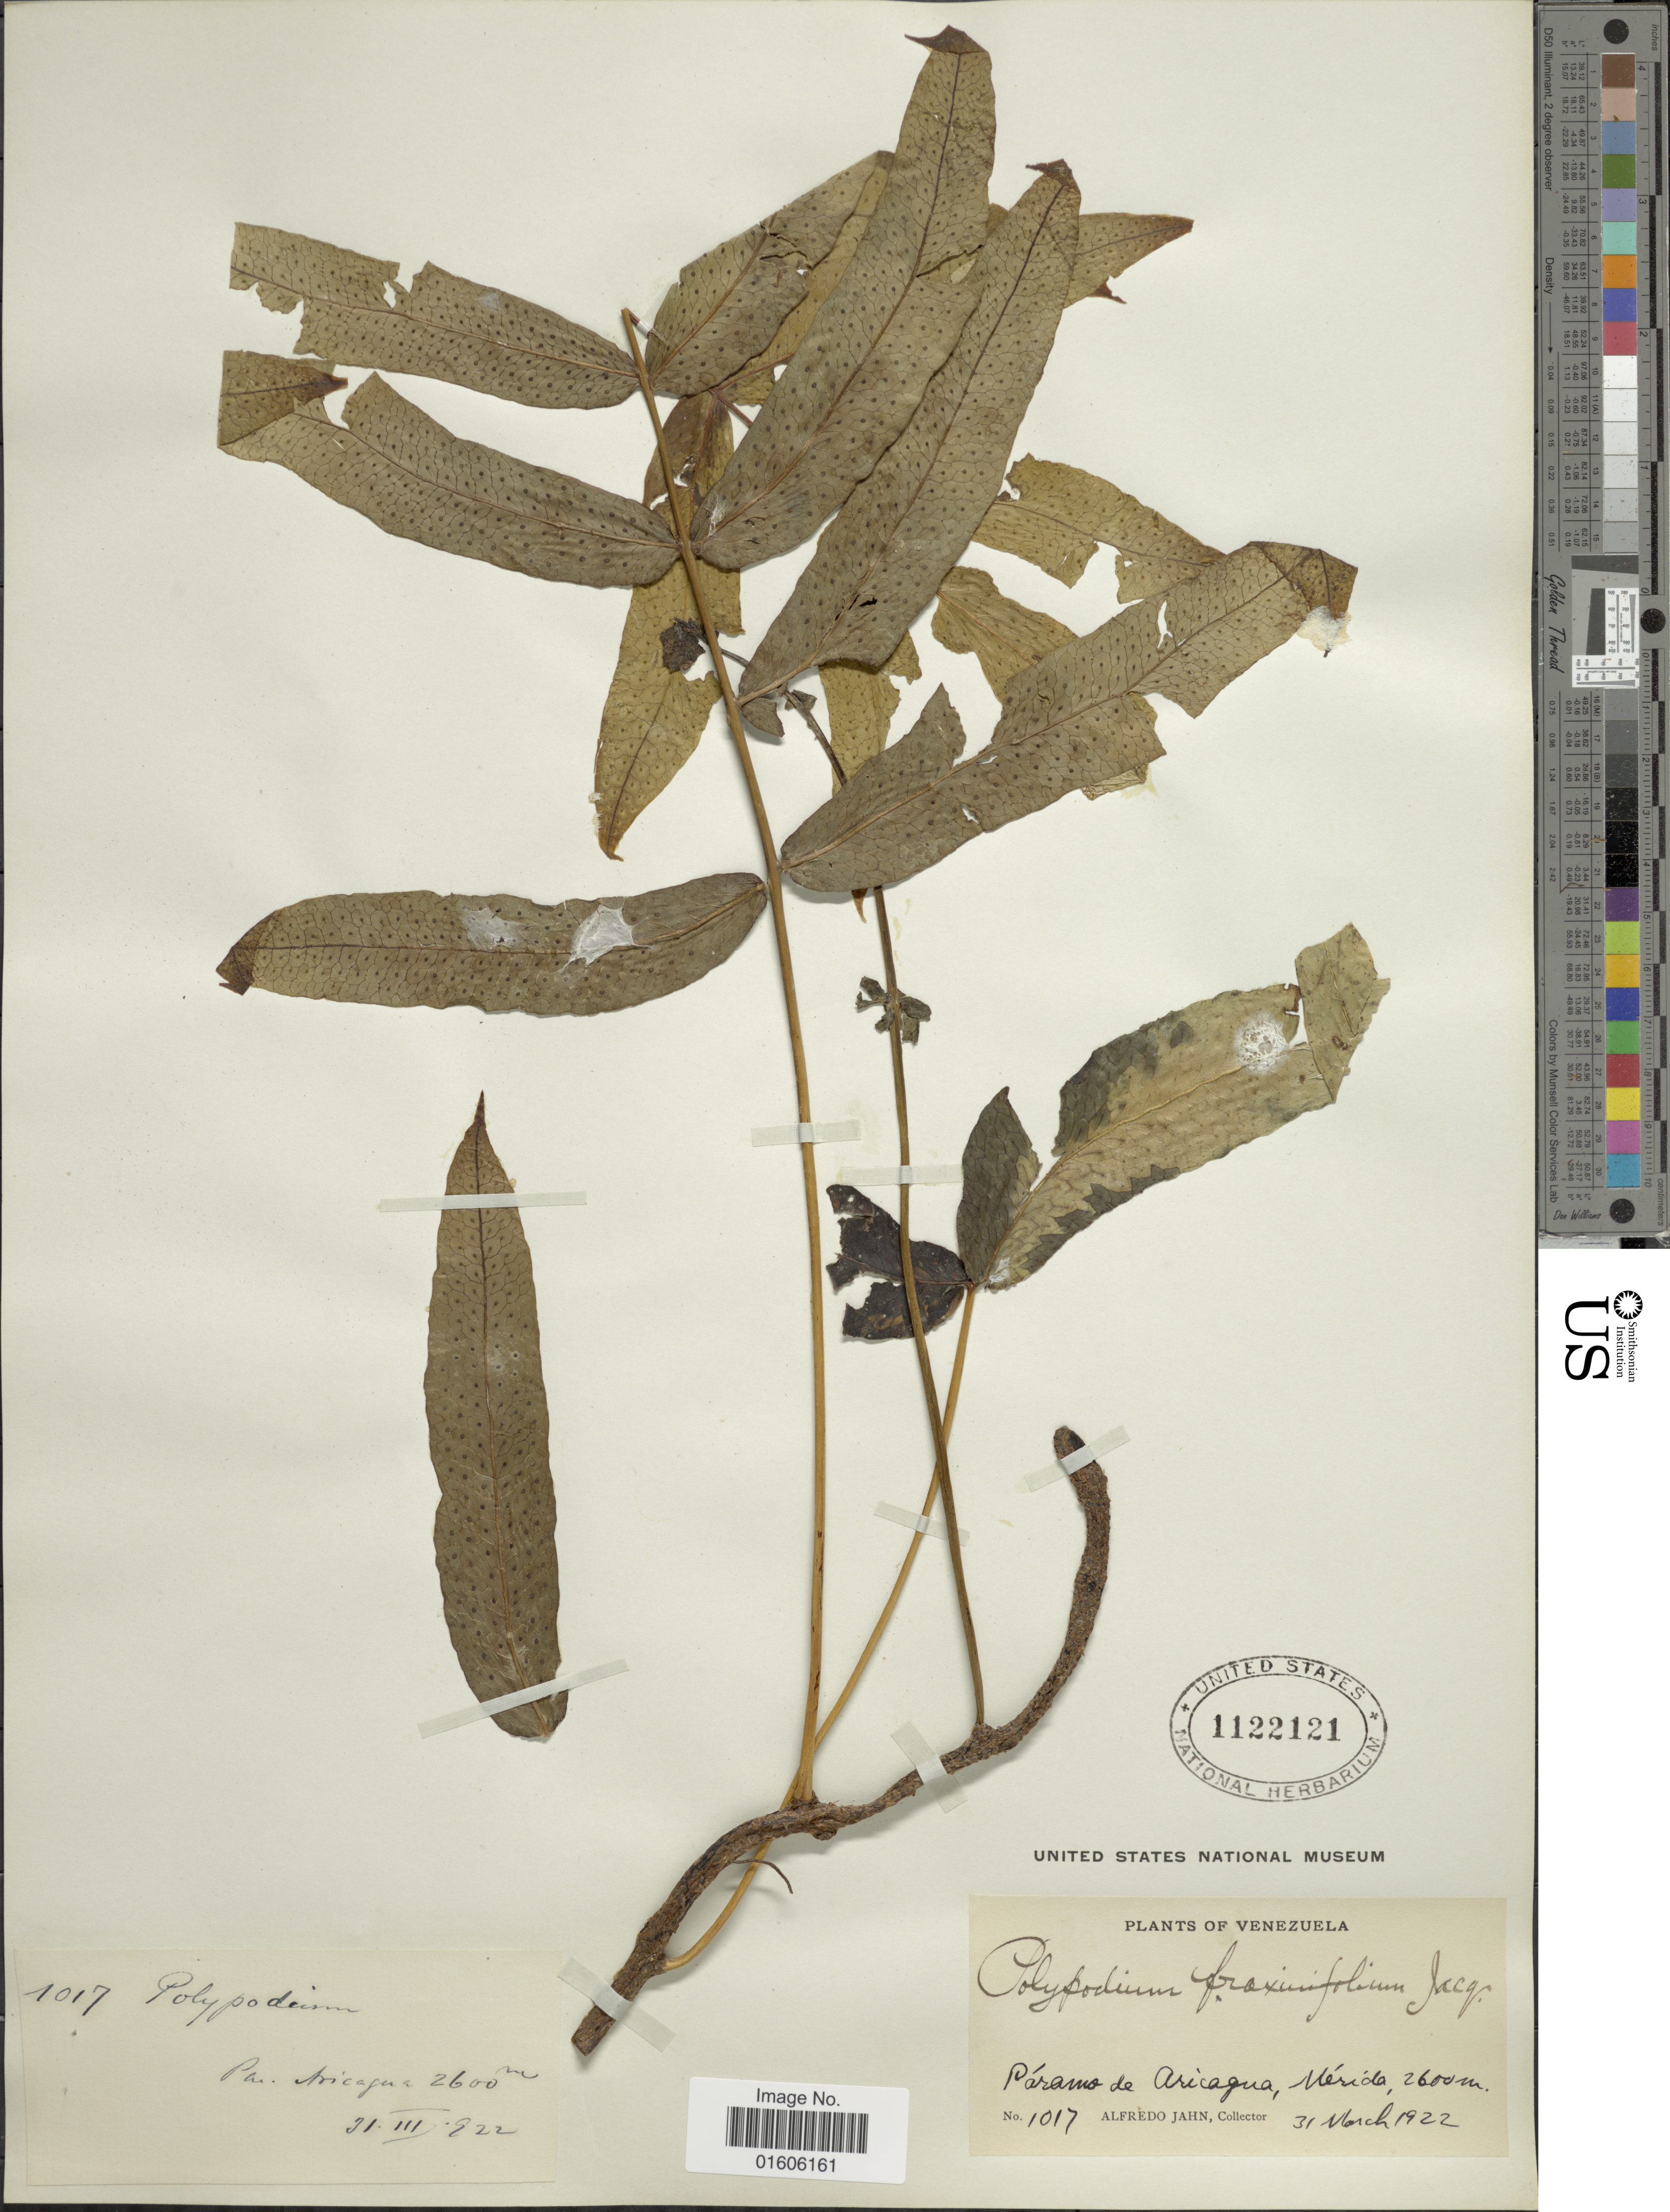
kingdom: Plantae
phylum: Tracheophyta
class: Polypodiopsida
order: Polypodiales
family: Polypodiaceae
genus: Serpocaulon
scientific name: Serpocaulon fraxinifolium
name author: (Jacq.) A.R. Sm.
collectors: A. Jahn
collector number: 1017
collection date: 1922-03-31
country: Venezuela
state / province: Mérida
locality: Páramo de Aricagua, Mérida.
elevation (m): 2600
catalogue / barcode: US 1122121